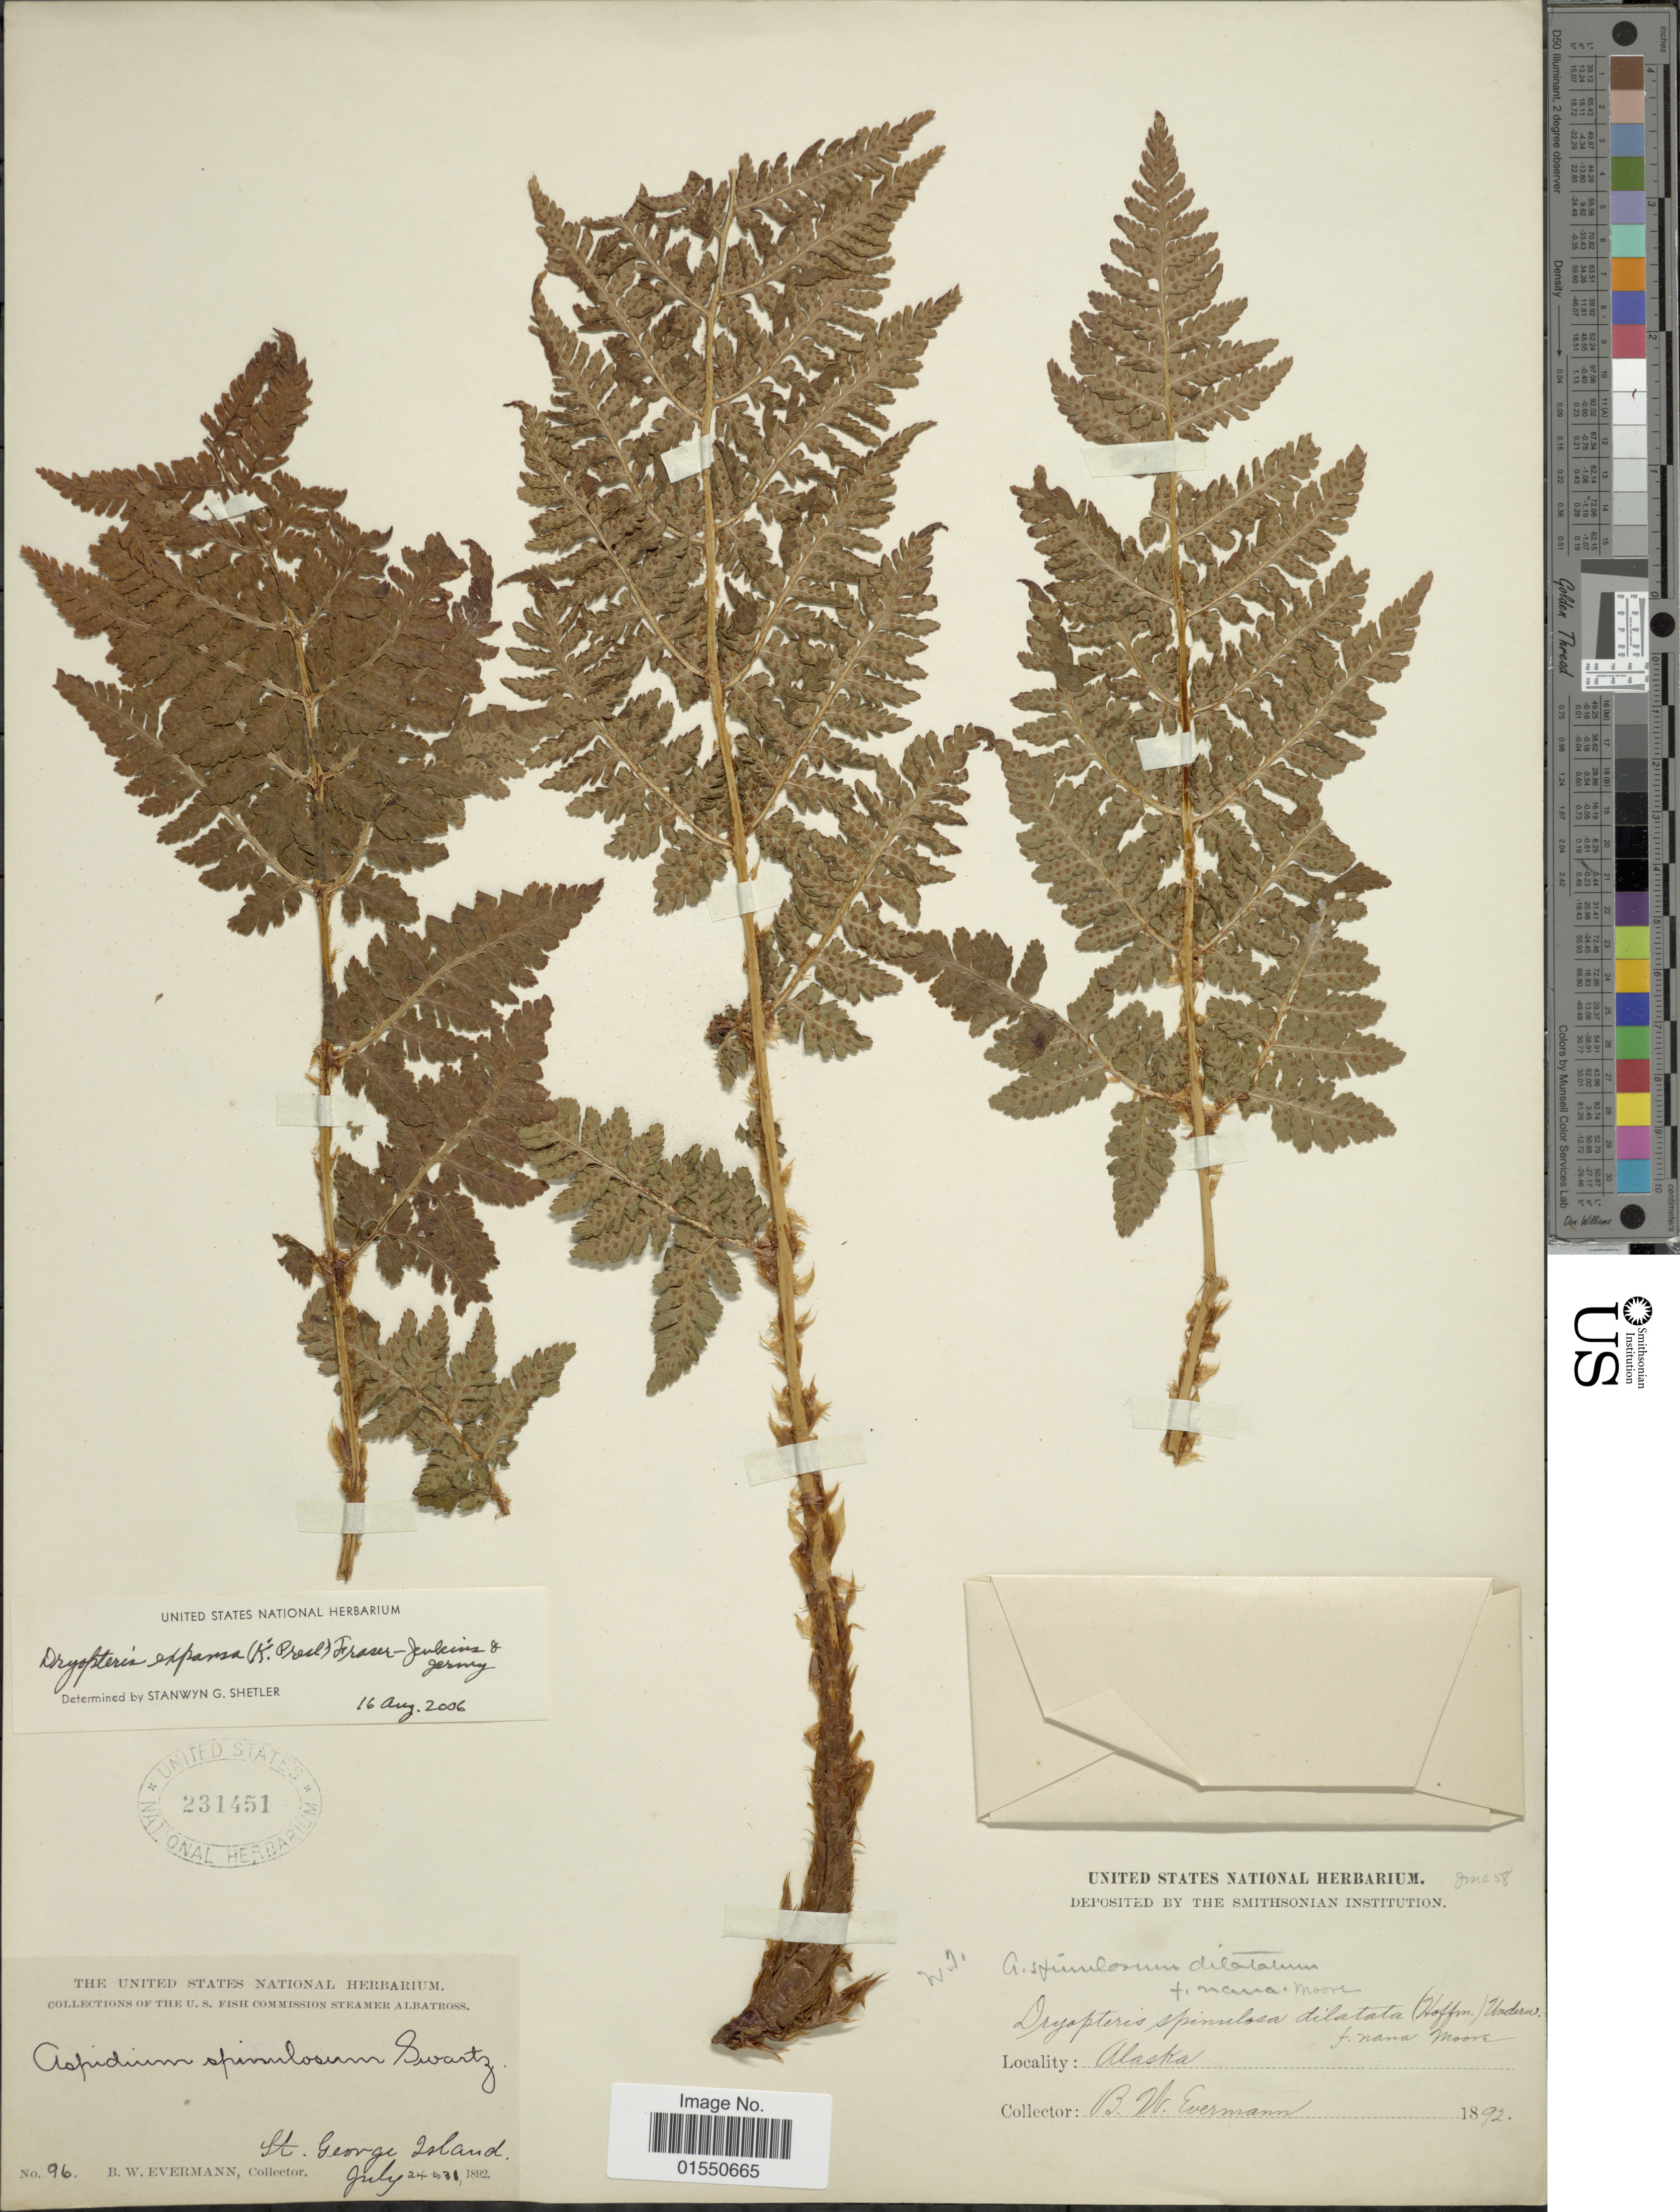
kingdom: Plantae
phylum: Tracheophyta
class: Polypodiopsida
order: Polypodiales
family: Dryopteridaceae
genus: Dryopteris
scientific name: Dryopteris expansa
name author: (C. Presl) Fraser-Jenk. & Jermy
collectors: B. W. Evermann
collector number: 96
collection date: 1892-07-24/1892-07-31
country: United States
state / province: Alaska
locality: St. George Island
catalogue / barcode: US 231451